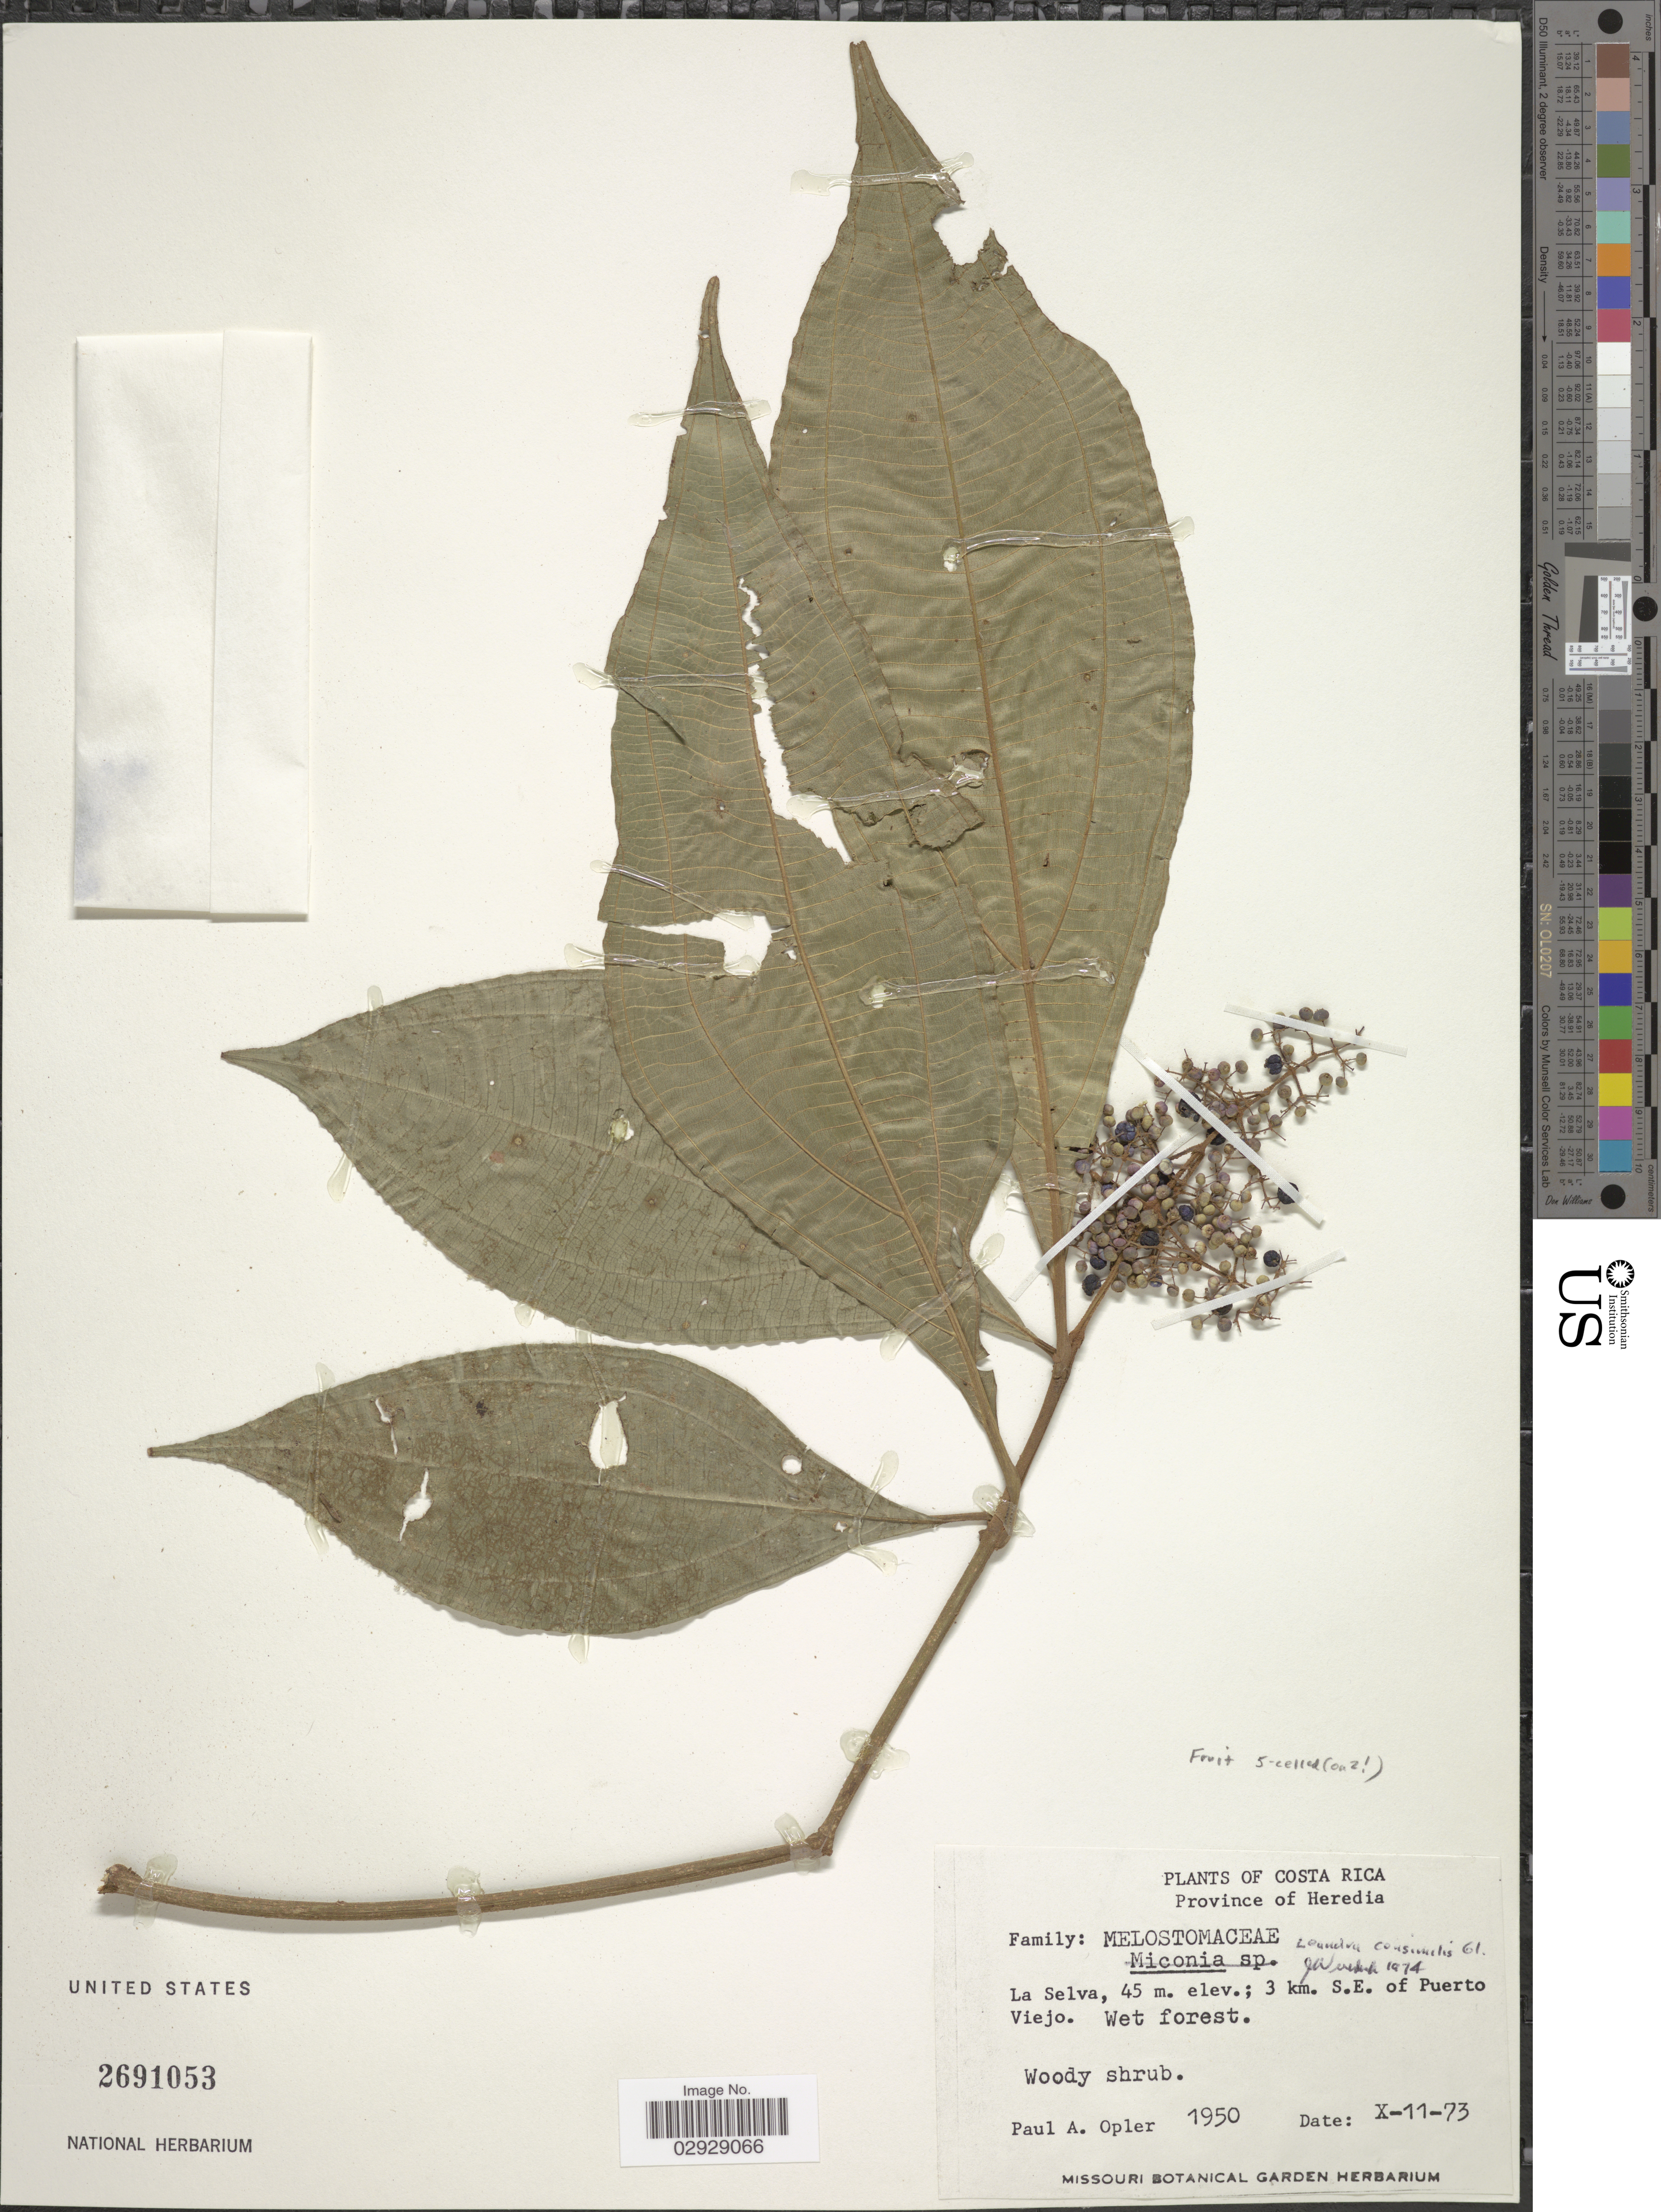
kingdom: Plantae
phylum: Tracheophyta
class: Magnoliopsida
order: Myrtales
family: Melastomataceae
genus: Leandra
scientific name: Leandra consimilis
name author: Gleason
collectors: P. Opler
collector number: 1950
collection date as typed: Transcribed d/m/y: 11/10/73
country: Costa Rica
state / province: Heredia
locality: La Selva; 3 km. S.E. of Puerto Viejo.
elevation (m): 45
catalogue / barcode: US 2691053